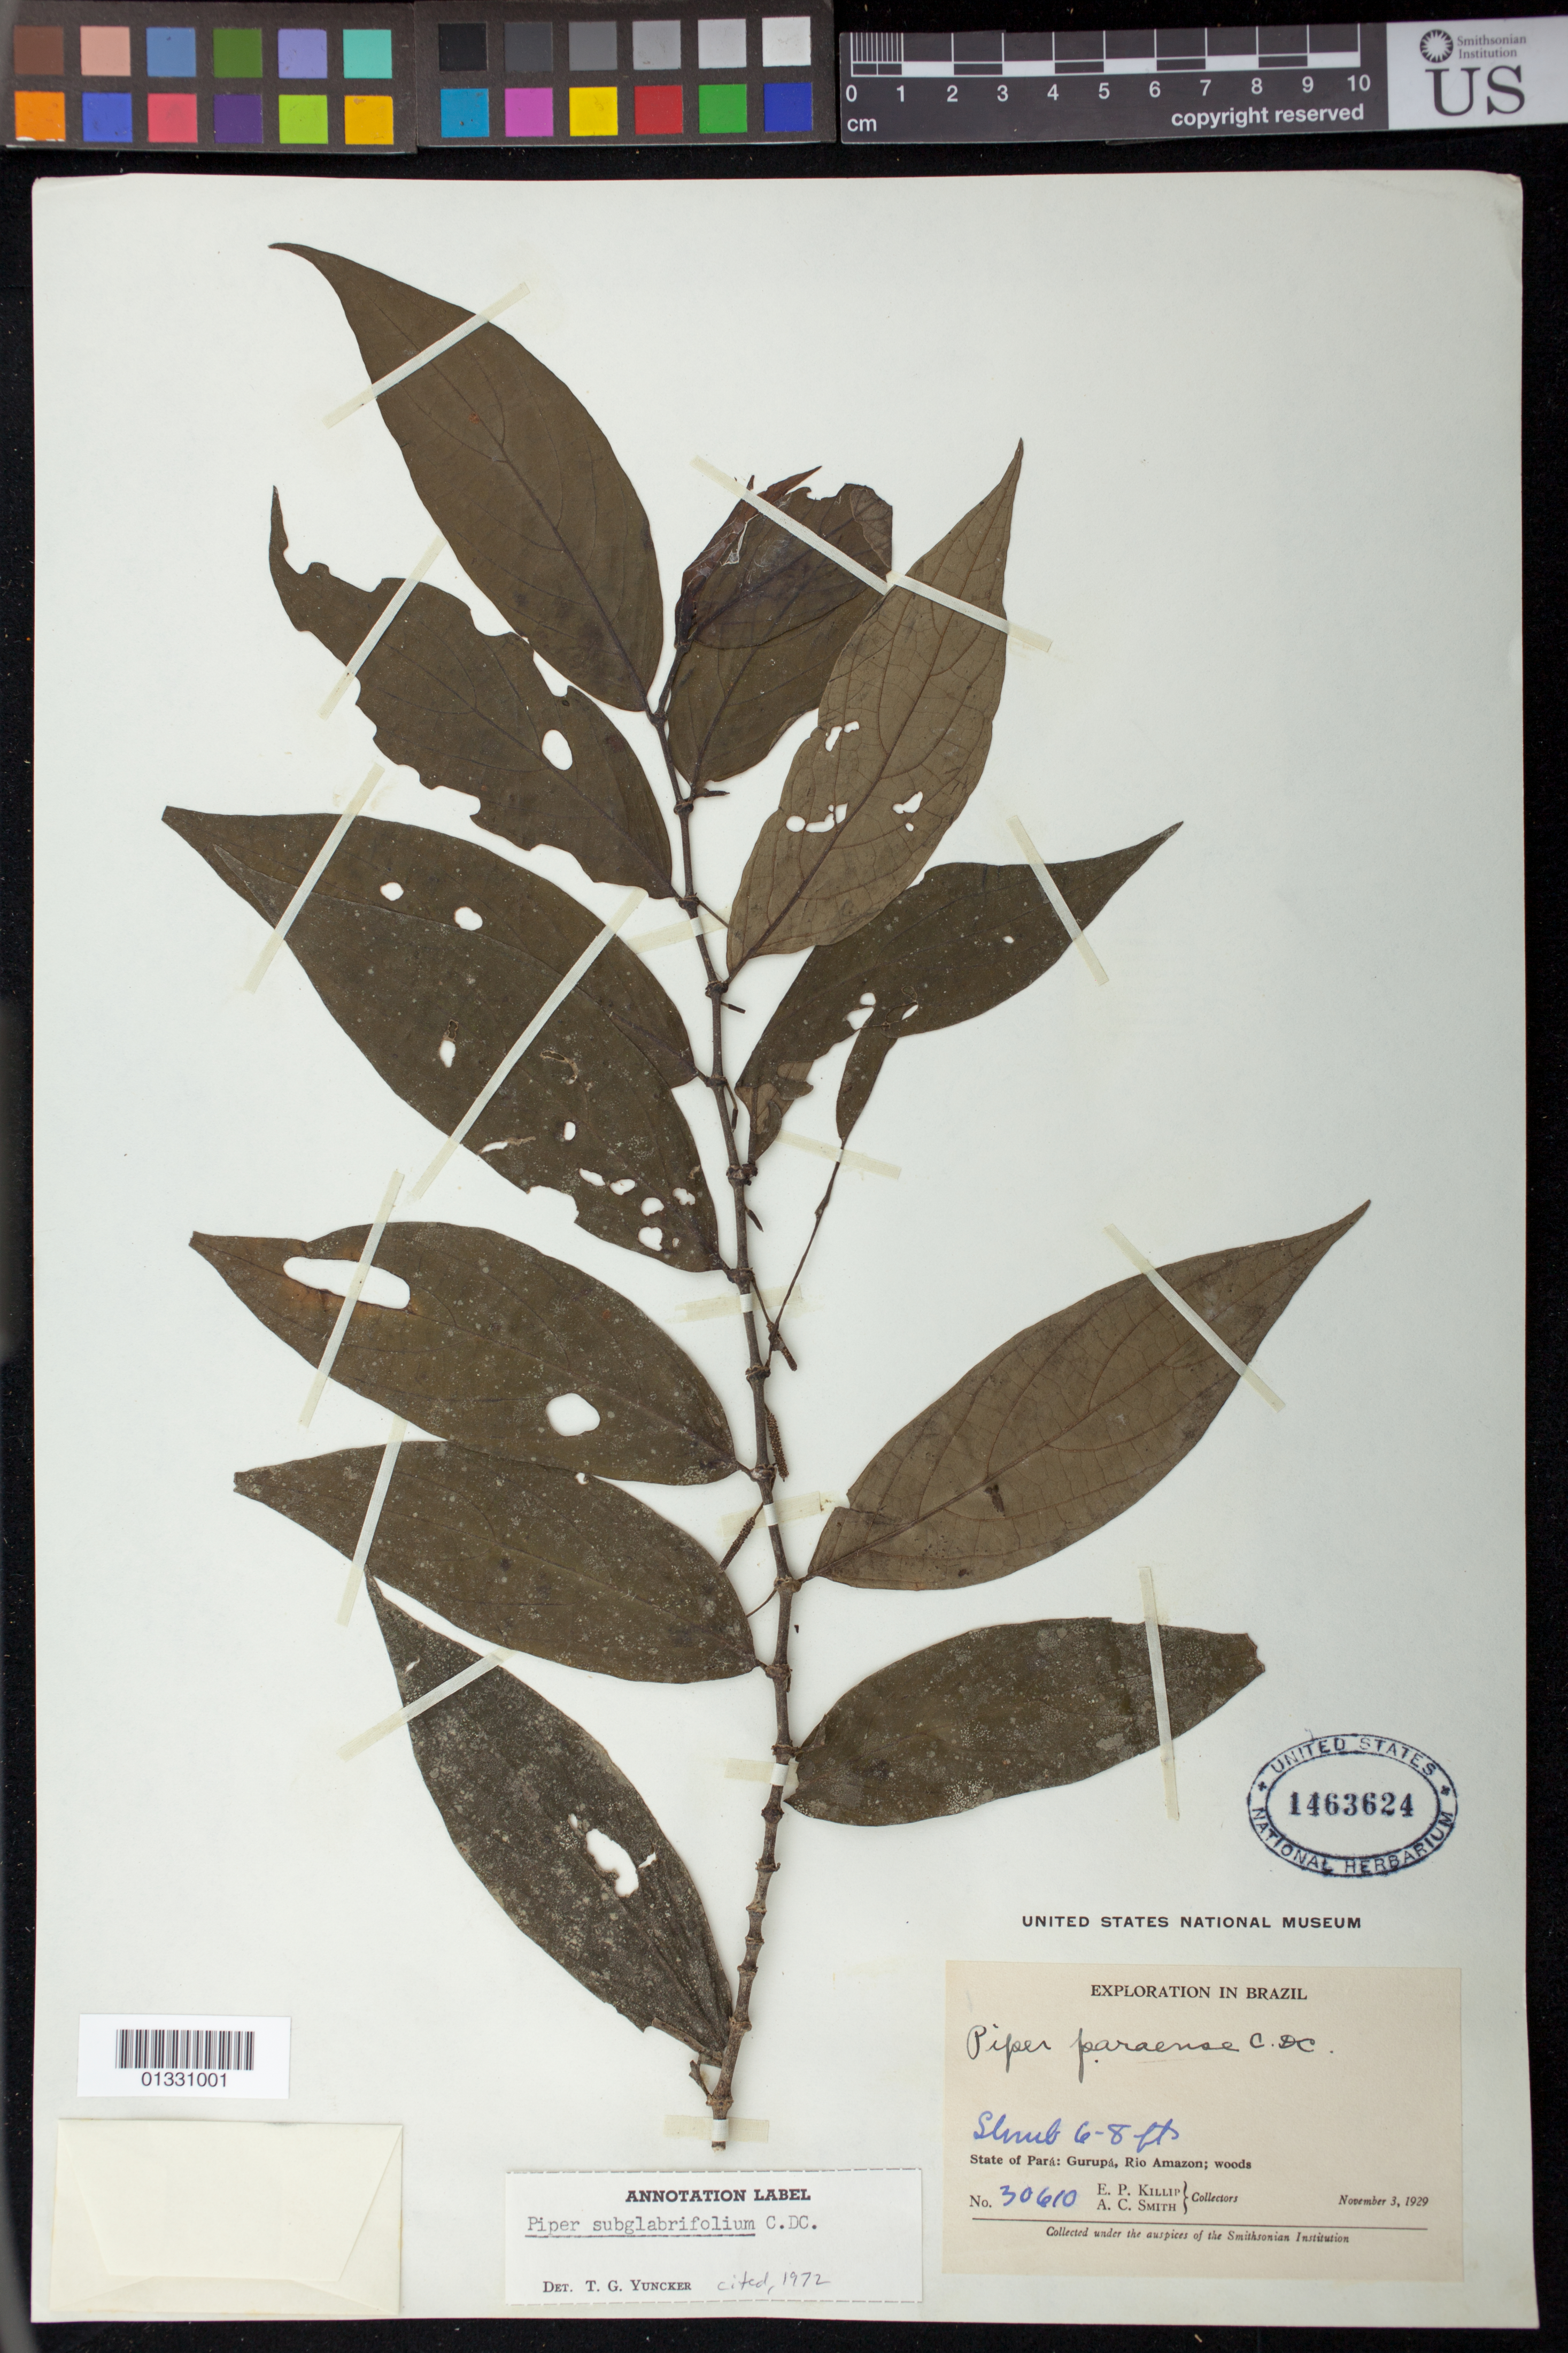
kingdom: Plantae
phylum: Tracheophyta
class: Magnoliopsida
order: Piperales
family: Piperaceae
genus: Piper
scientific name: Piper subglabrifolium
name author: C. DC.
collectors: E. P. Killip & A. C. Smith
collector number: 30610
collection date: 1929-11-03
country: Brazil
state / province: Pará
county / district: Gurupá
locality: Rio Amazon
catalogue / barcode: US 1463624